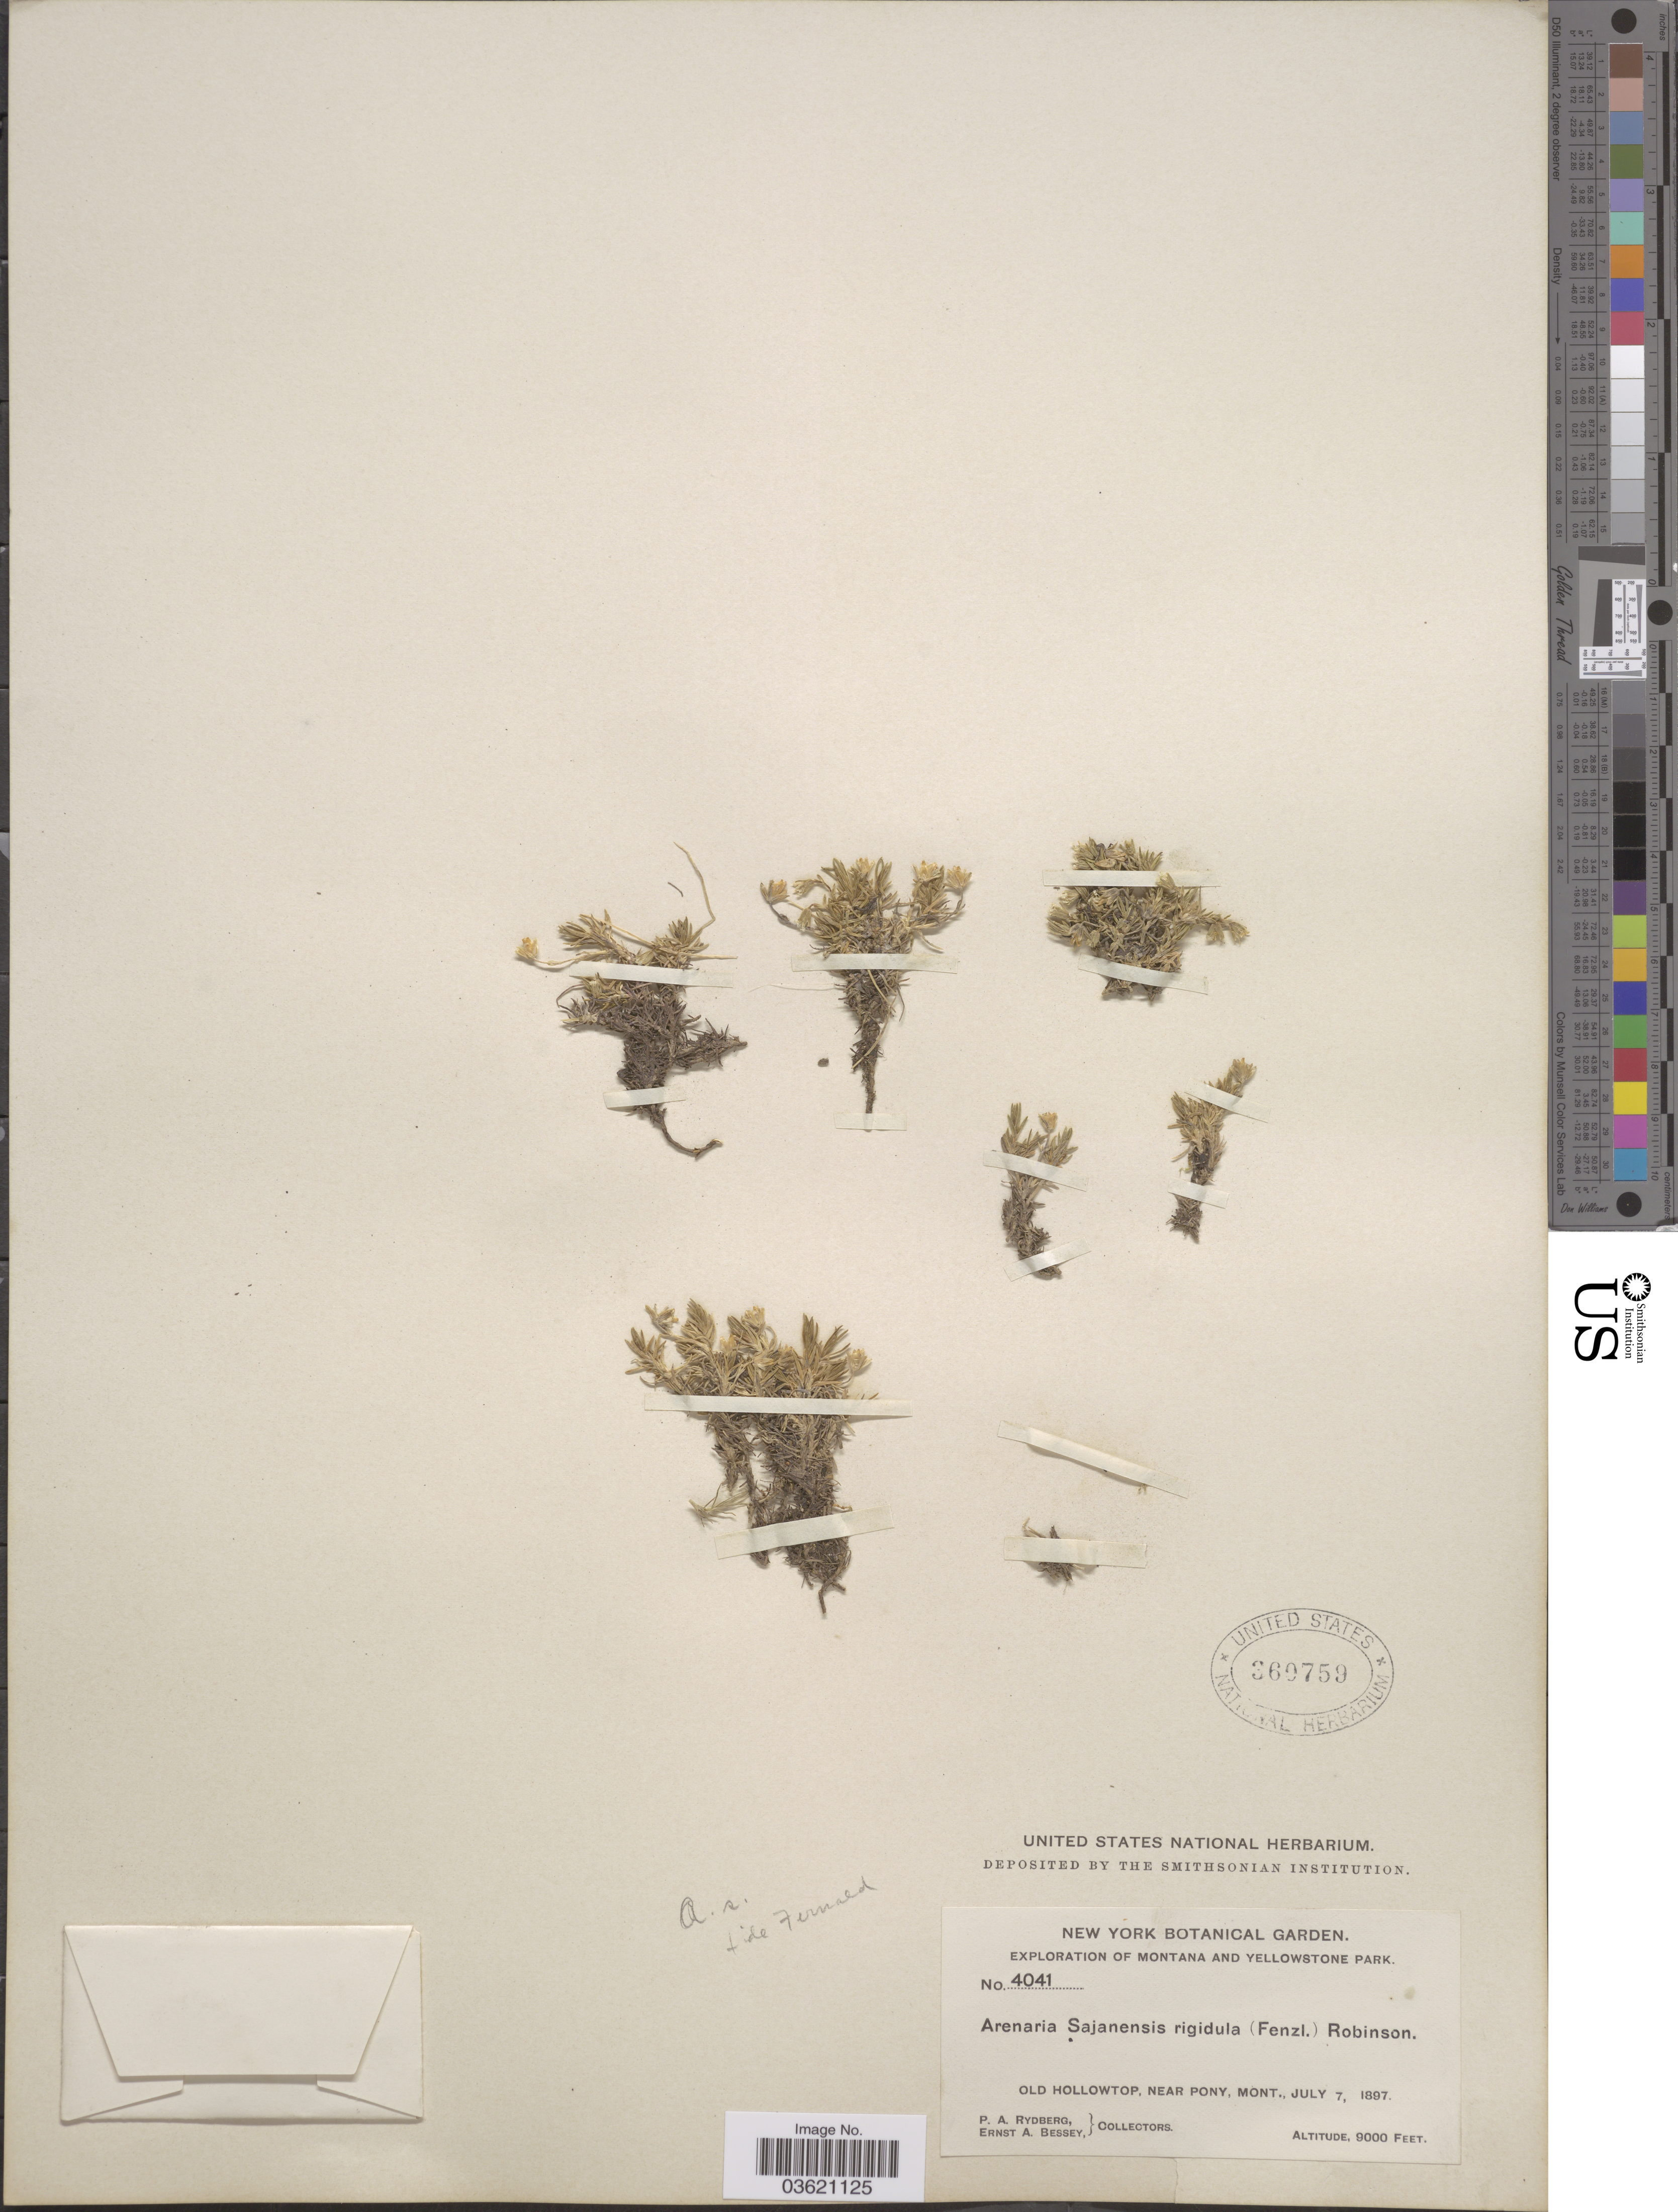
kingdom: Plantae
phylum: Tracheophyta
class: Magnoliopsida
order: Caryophyllales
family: Caryophyllaceae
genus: Cherleria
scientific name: Cherleria biflora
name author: (L.) A.J. Moore & Dillenb.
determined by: Strong, M. T., (US), Smithsonian Institution - National Museum of Natural History (UNITED STATES)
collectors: P. A. Rydberg & E. A. Bessey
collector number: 4041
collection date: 1897-07-07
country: United States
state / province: Montana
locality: Yellowstone Park. Old Hollowtop, near Pony.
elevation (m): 2743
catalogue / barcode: US 360759